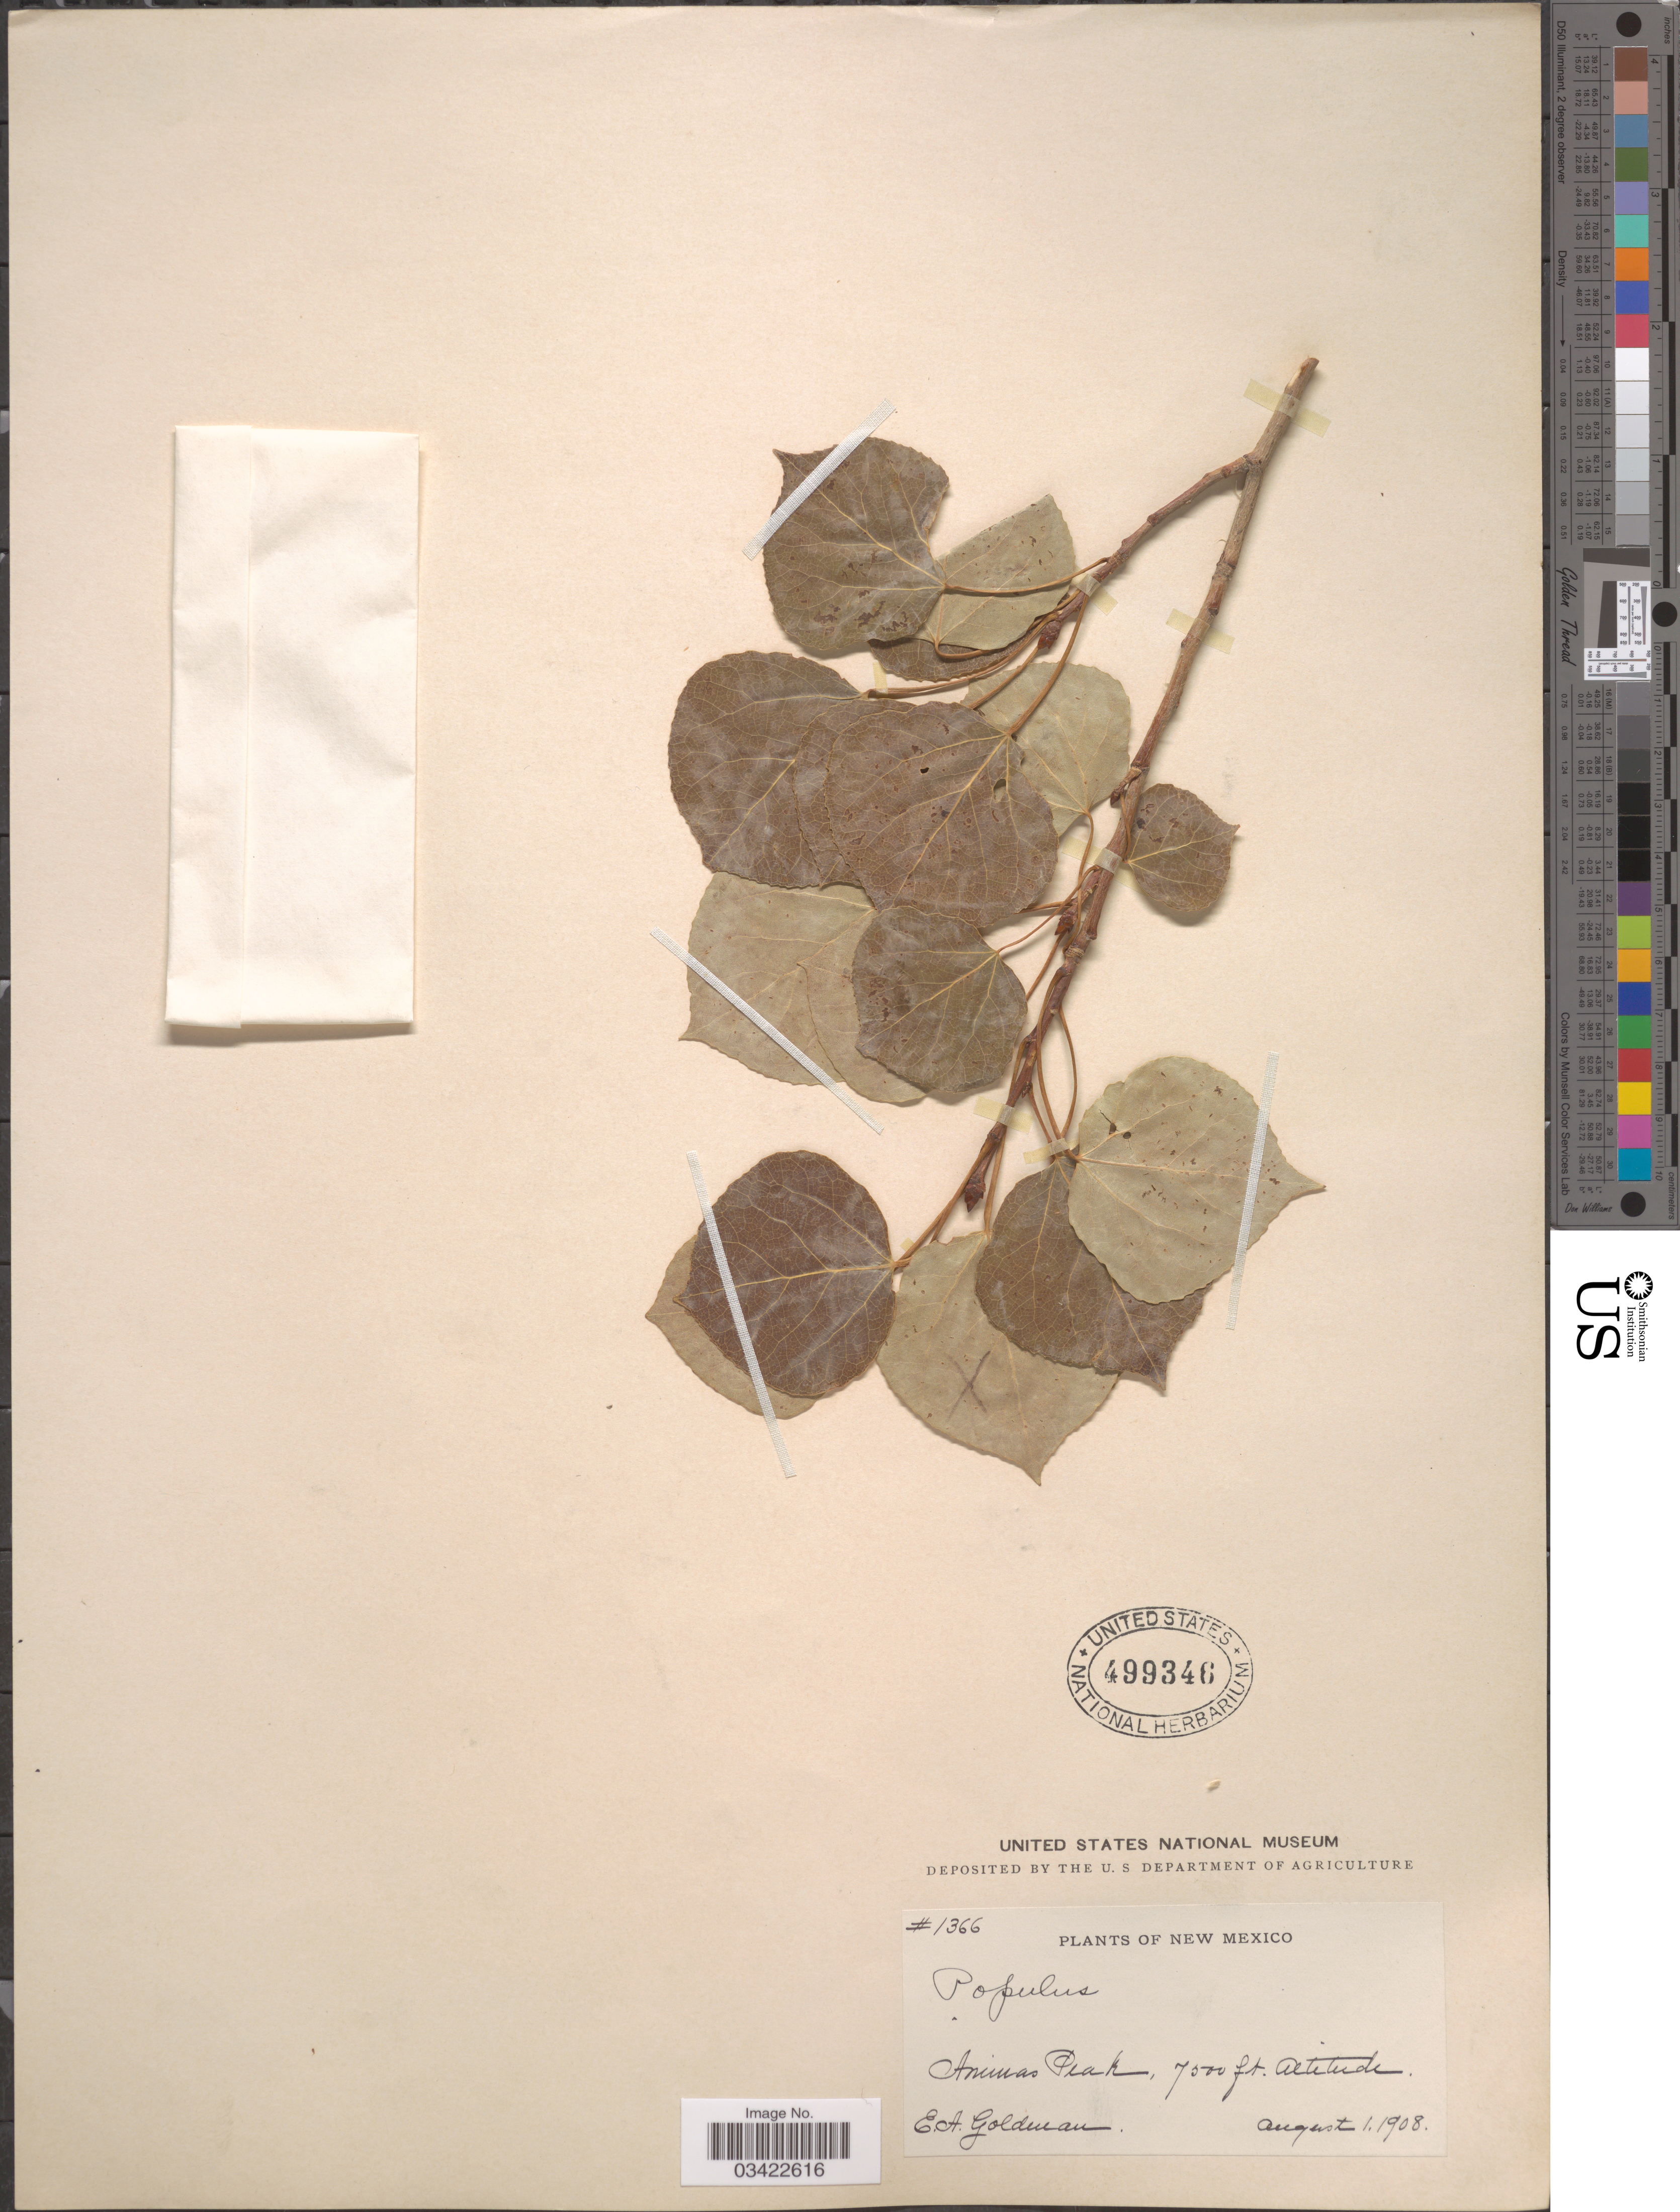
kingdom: Plantae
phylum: Tracheophyta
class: Magnoliopsida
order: Malpighiales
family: Salicaceae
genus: Populus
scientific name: Populus tremuloides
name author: Michx.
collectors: E. A. Goldman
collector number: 1366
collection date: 1908-08-01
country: United States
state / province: New Mexico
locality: Animas Peak.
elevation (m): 2286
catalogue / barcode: US 499346